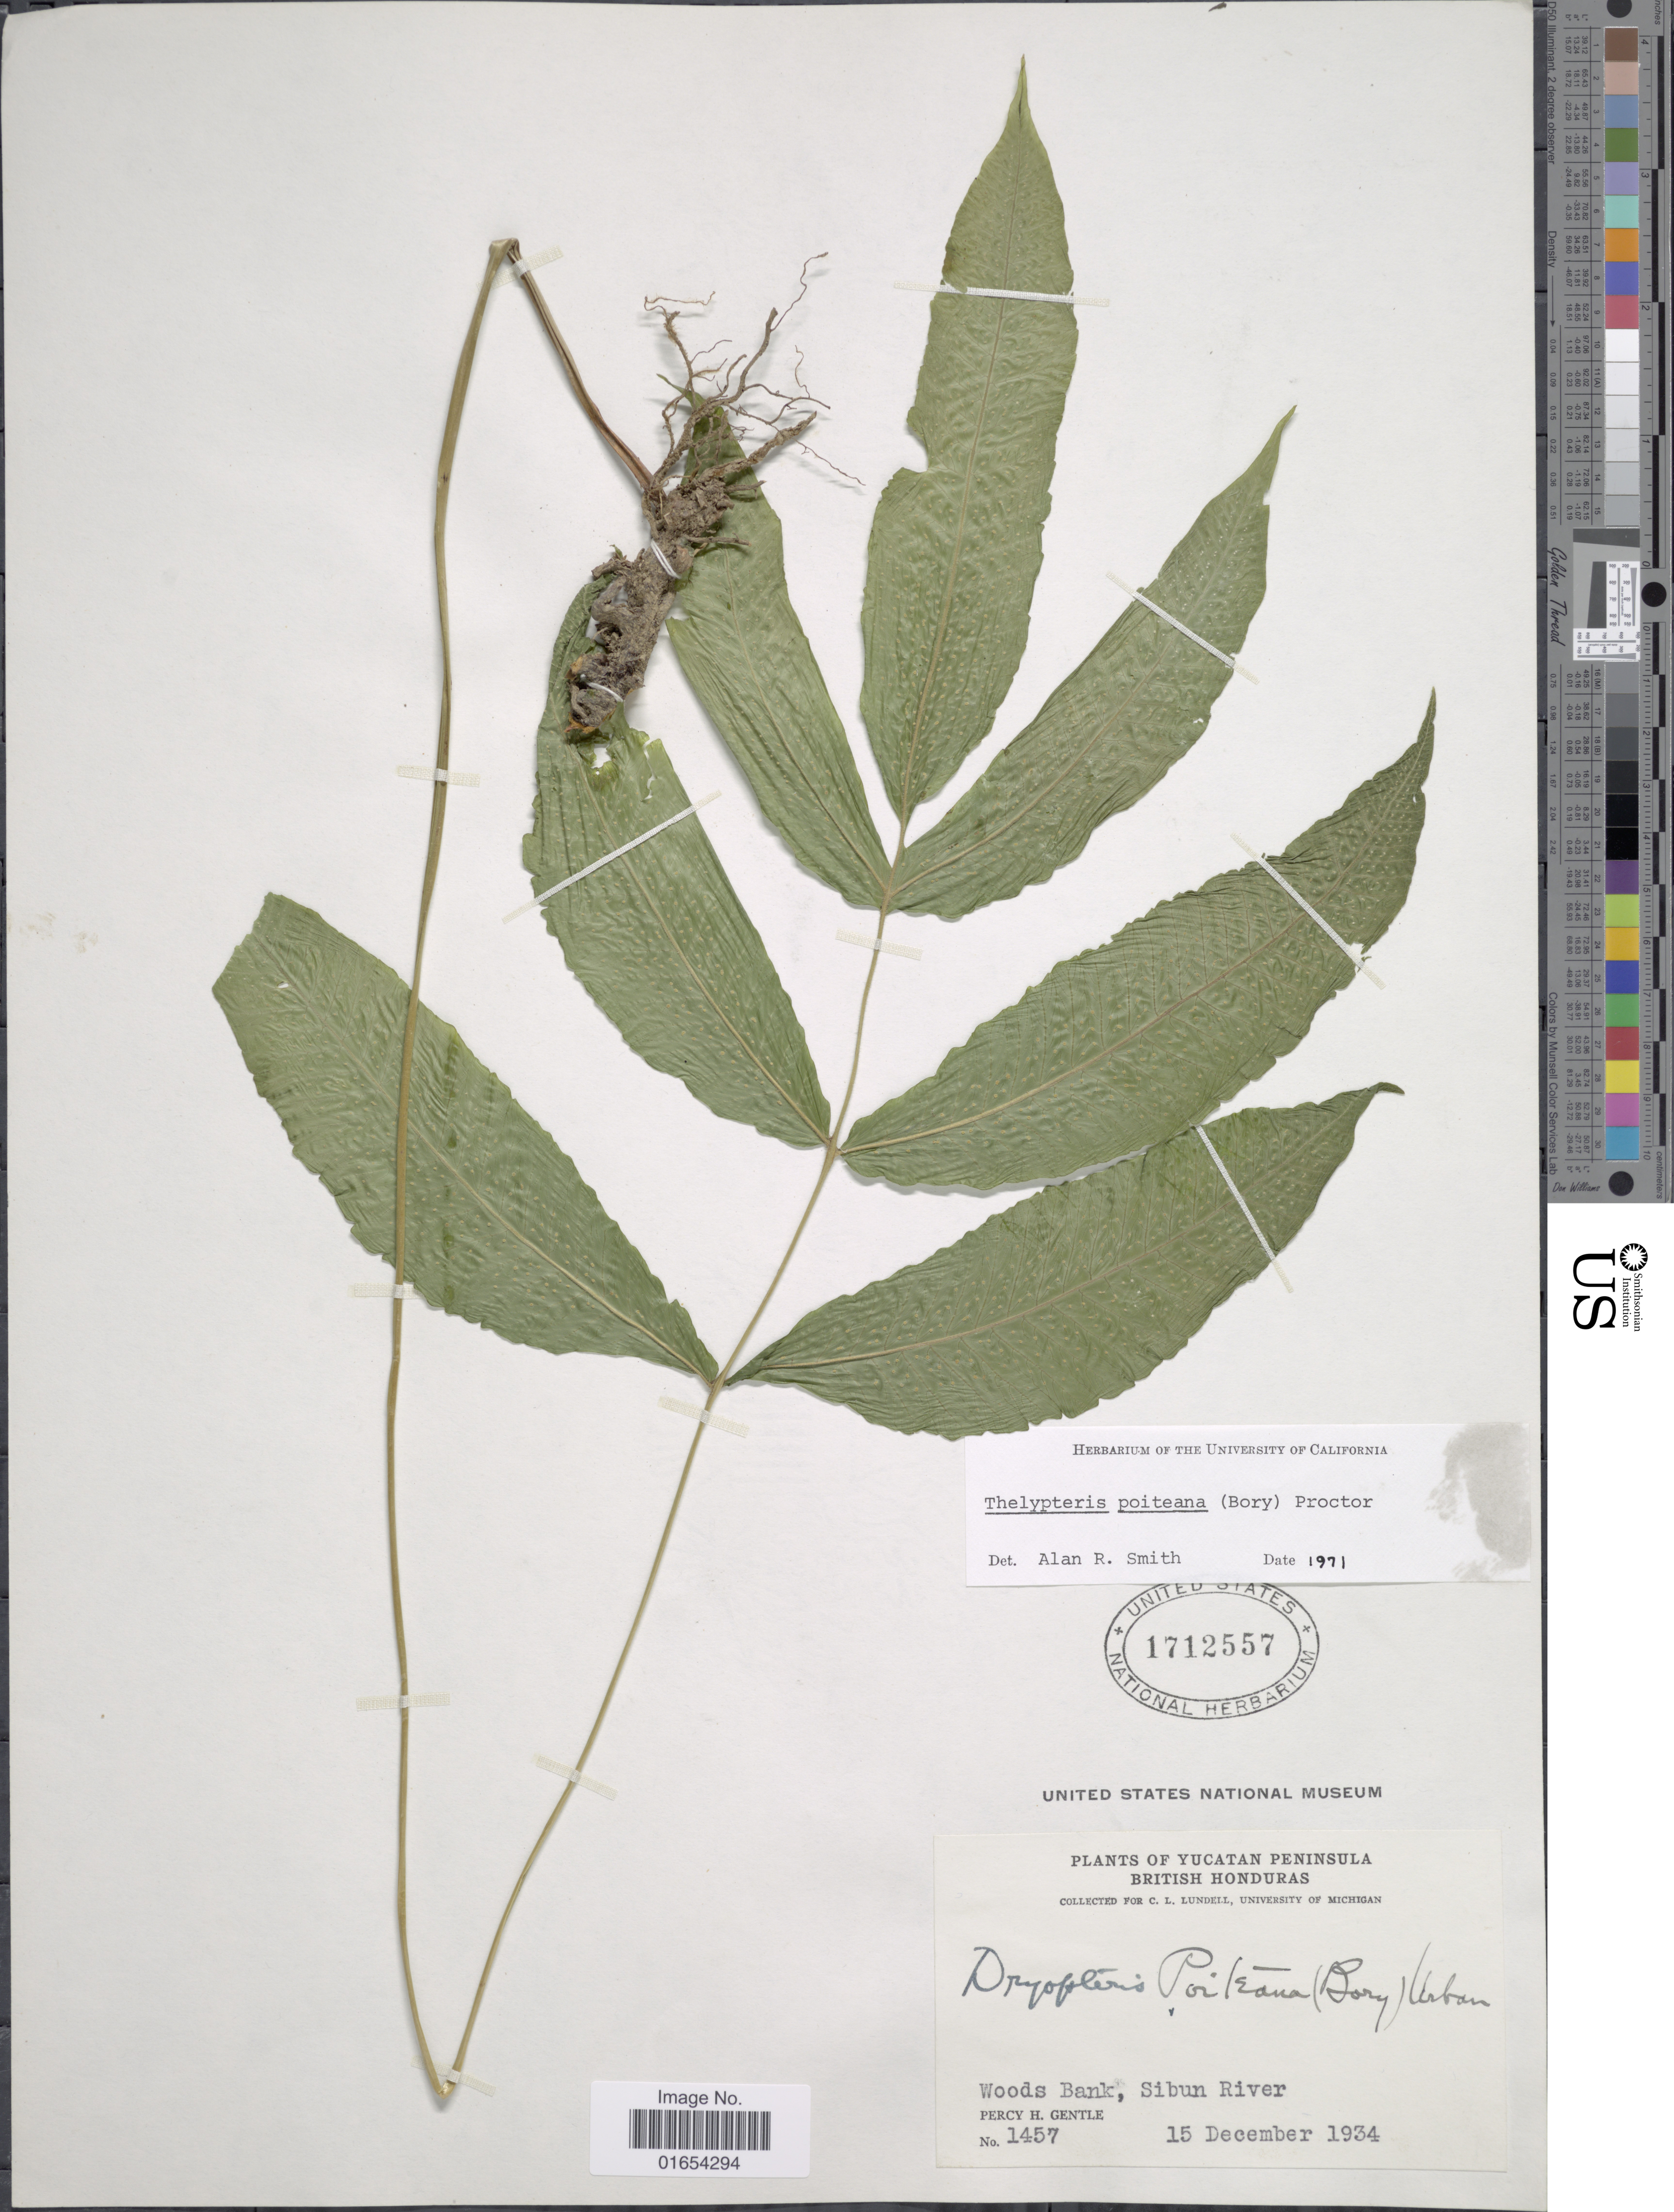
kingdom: Plantae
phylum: Tracheophyta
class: Polypodiopsida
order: Polypodiales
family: Thelypteridaceae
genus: Goniopteris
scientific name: Goniopteris poiteana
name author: (Bory) Ching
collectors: P. H. Gentle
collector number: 1457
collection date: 1934-12-15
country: Belize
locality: Yucatan Peninsula, British Honduras, Woods Bank, Sibun River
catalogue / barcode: US 1712557